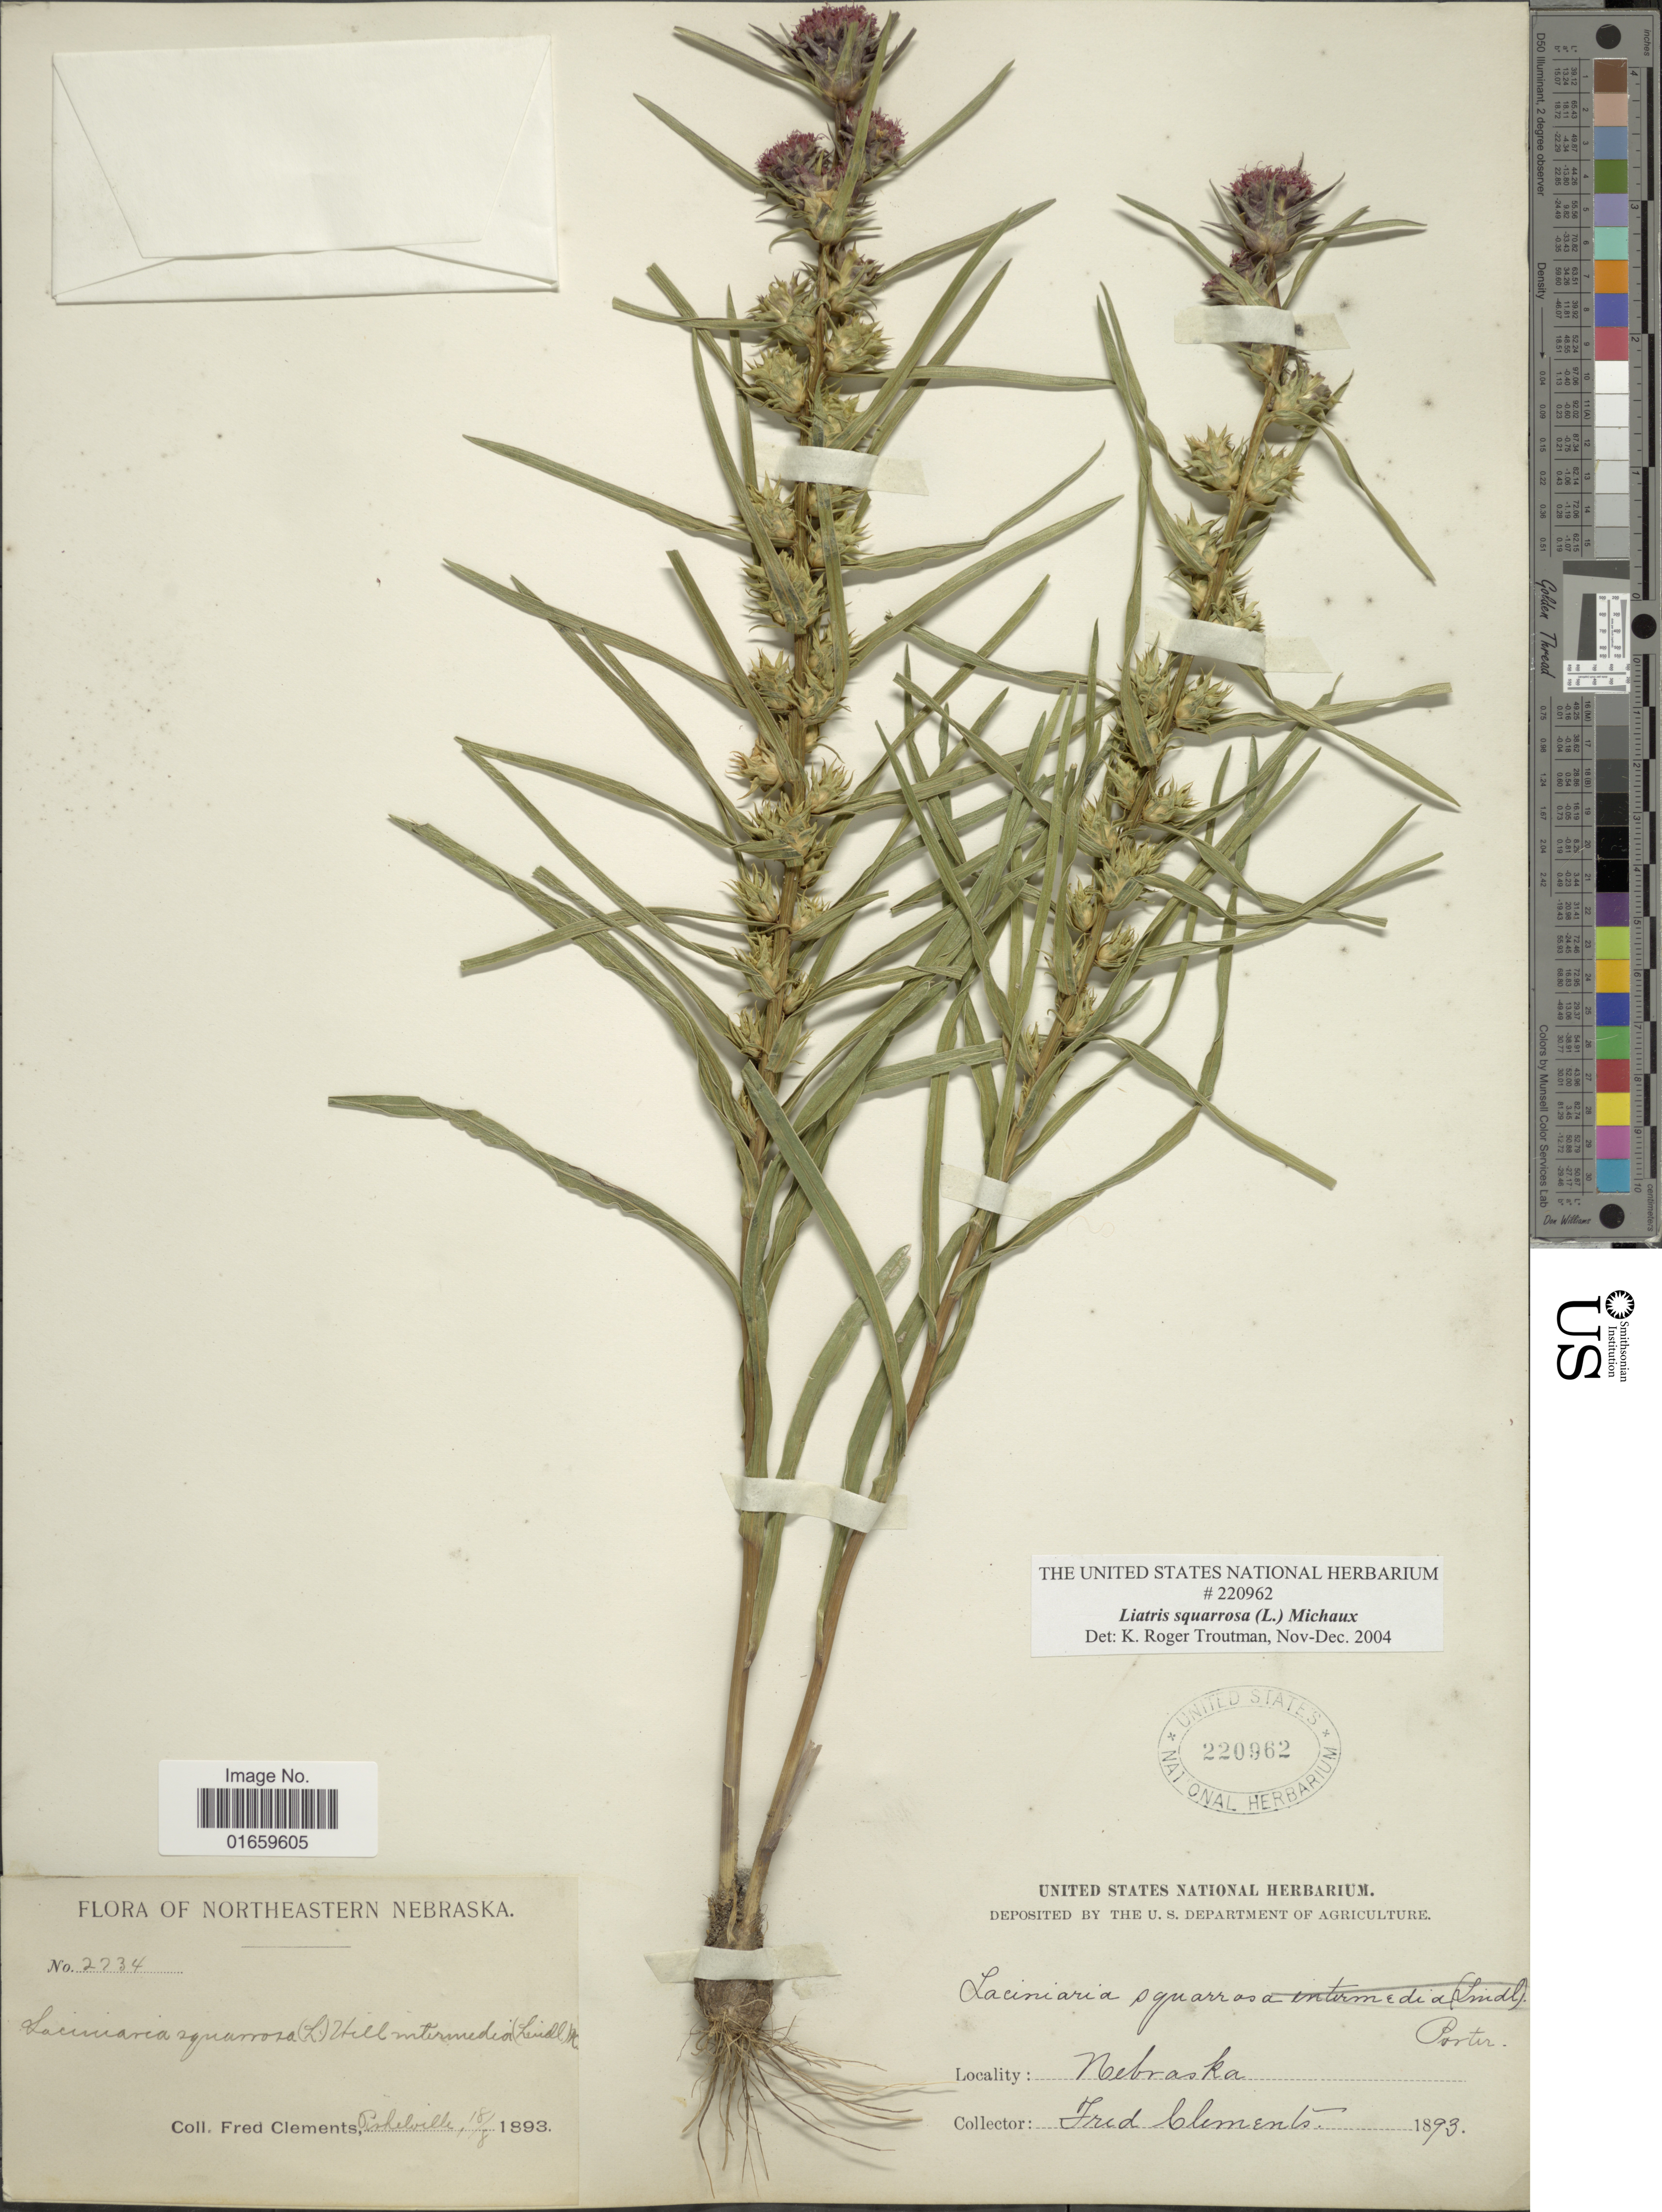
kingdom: Plantae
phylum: Tracheophyta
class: Magnoliopsida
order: Asterales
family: Asteraceae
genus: Liatris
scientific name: Liatris squarrosa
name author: (L.) Michx.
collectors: F. E. Clements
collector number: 2734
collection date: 1839-08-18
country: United States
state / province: Nebraska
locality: Northeastern Nebraska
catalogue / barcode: US 220962